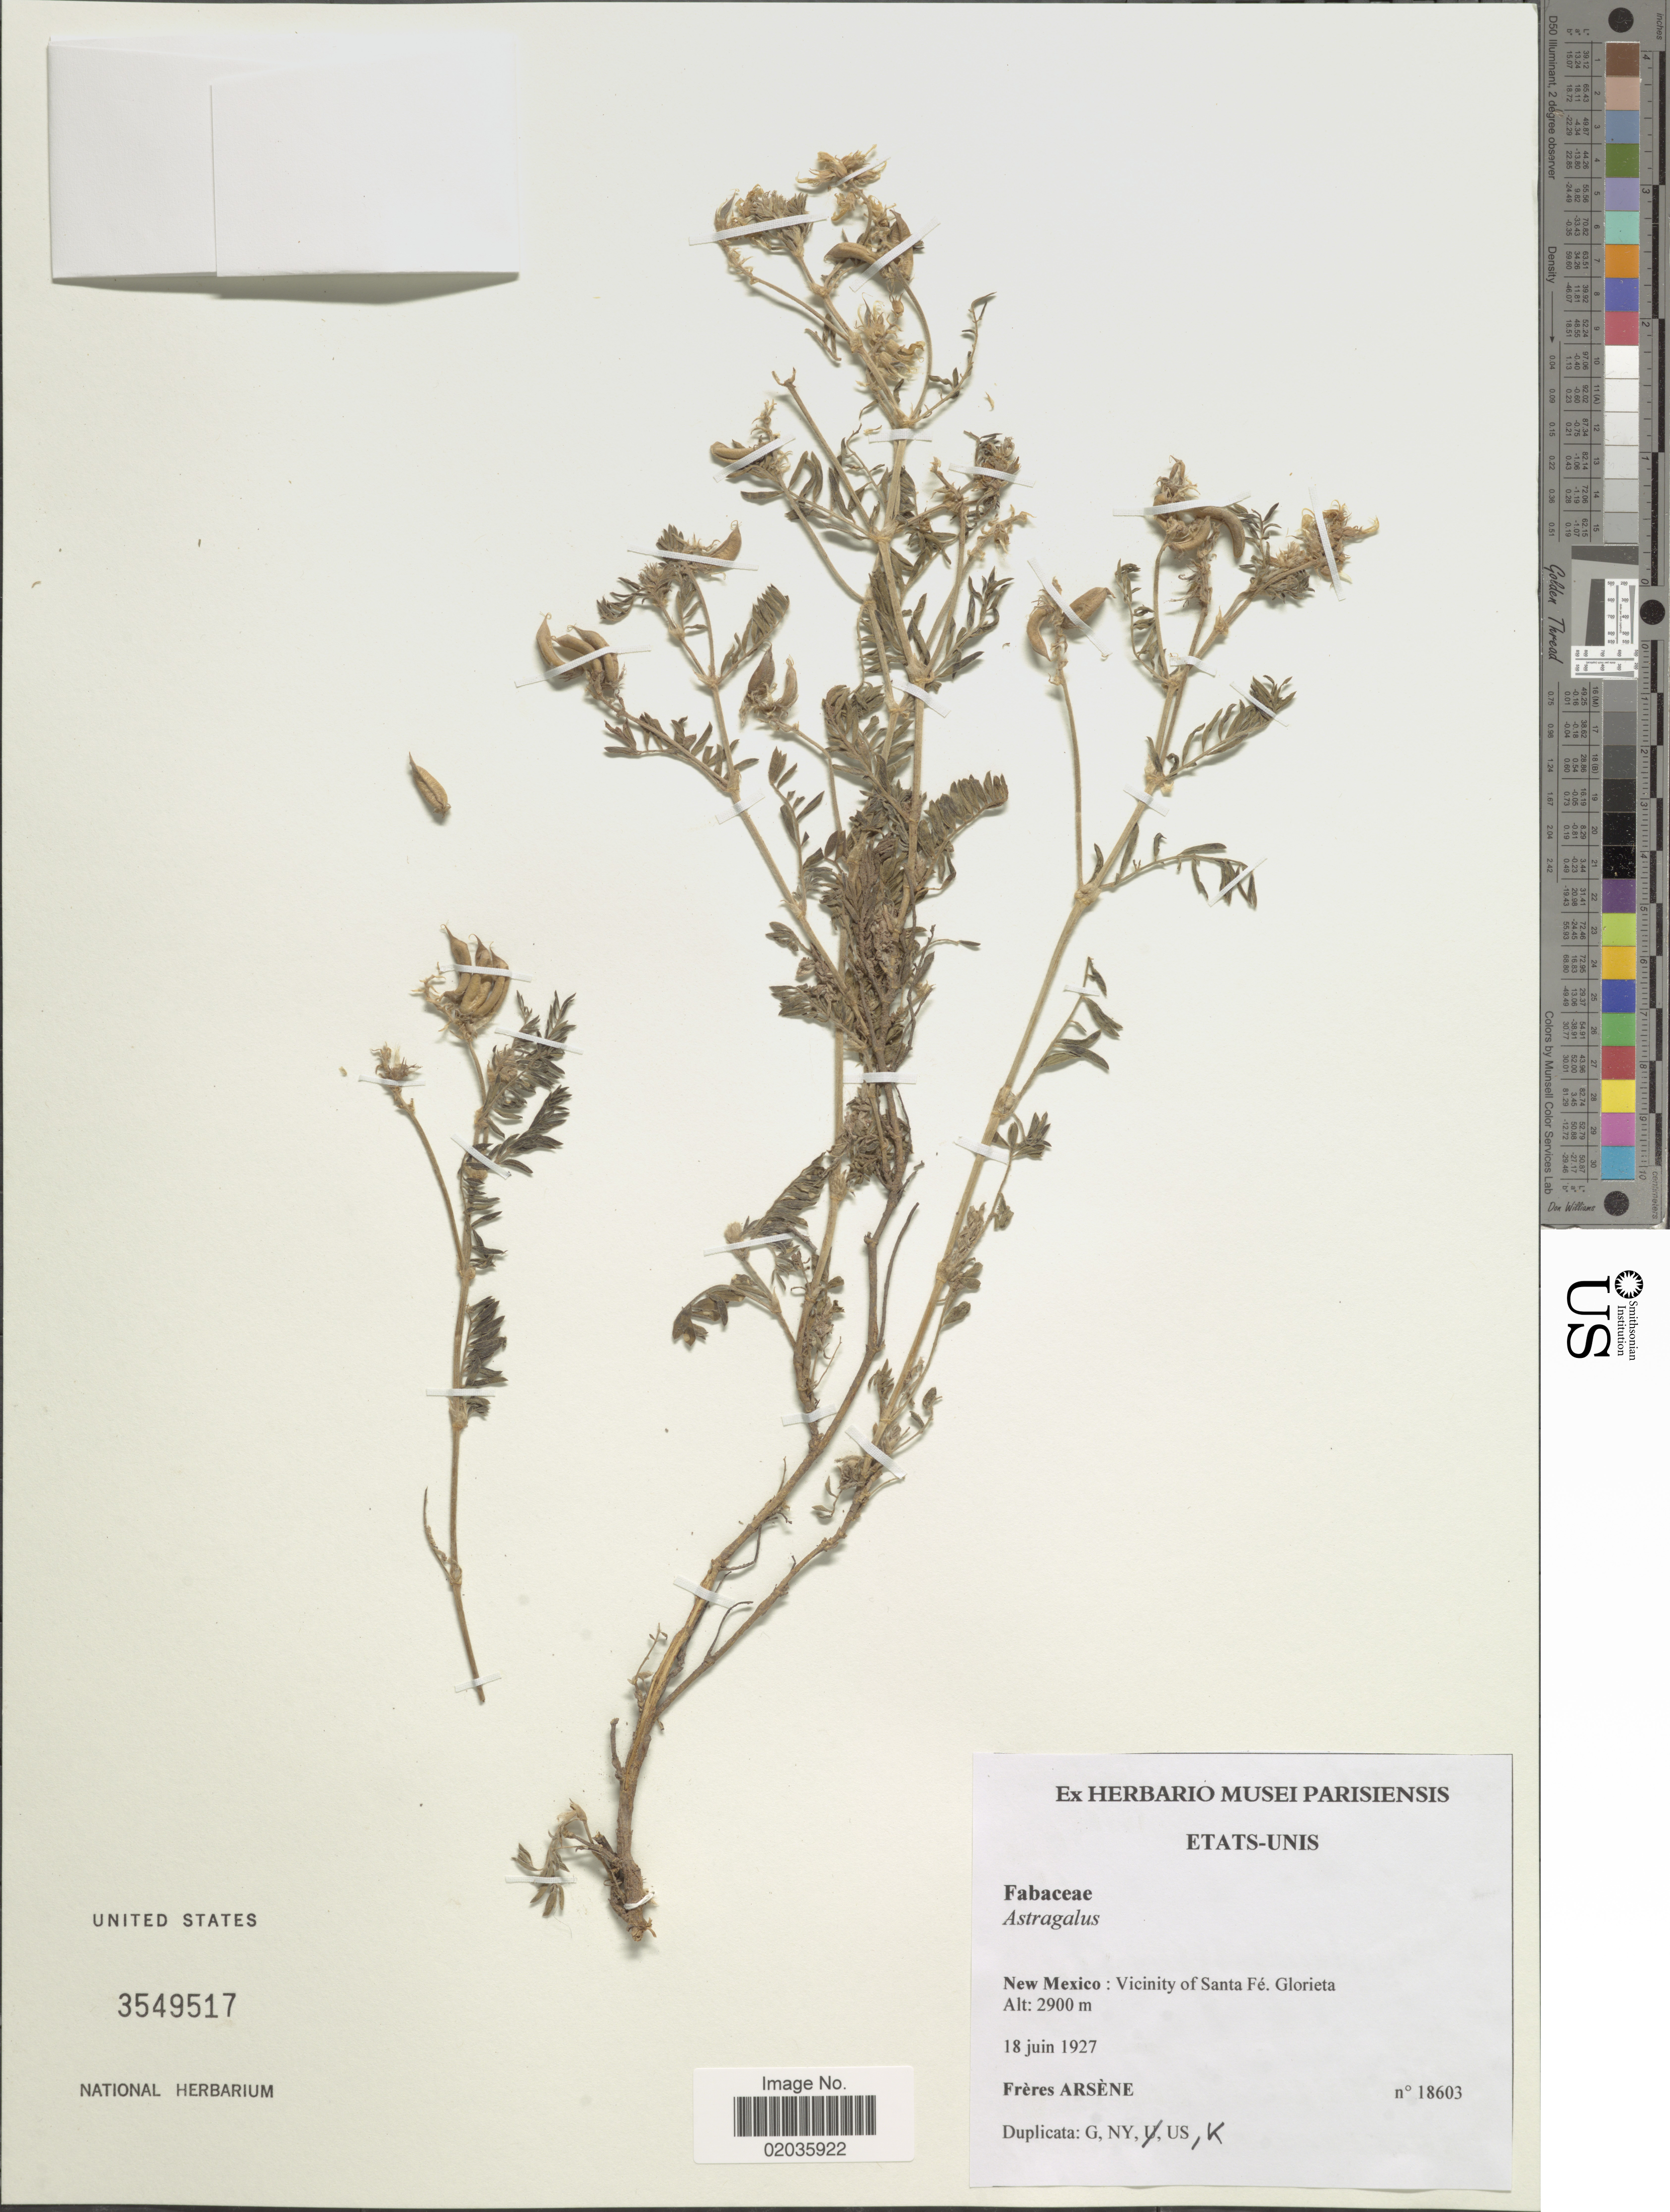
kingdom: Plantae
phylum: Tracheophyta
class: Magnoliopsida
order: Fabales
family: Fabaceae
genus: Astragalus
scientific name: Astragalus sp.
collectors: Bro. G. Arsène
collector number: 18603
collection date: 1927-06-18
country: United States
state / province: New Mexico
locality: New Mexico: Vicinity of Santa Fe. Glorieta.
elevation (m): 2900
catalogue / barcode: US 3549517